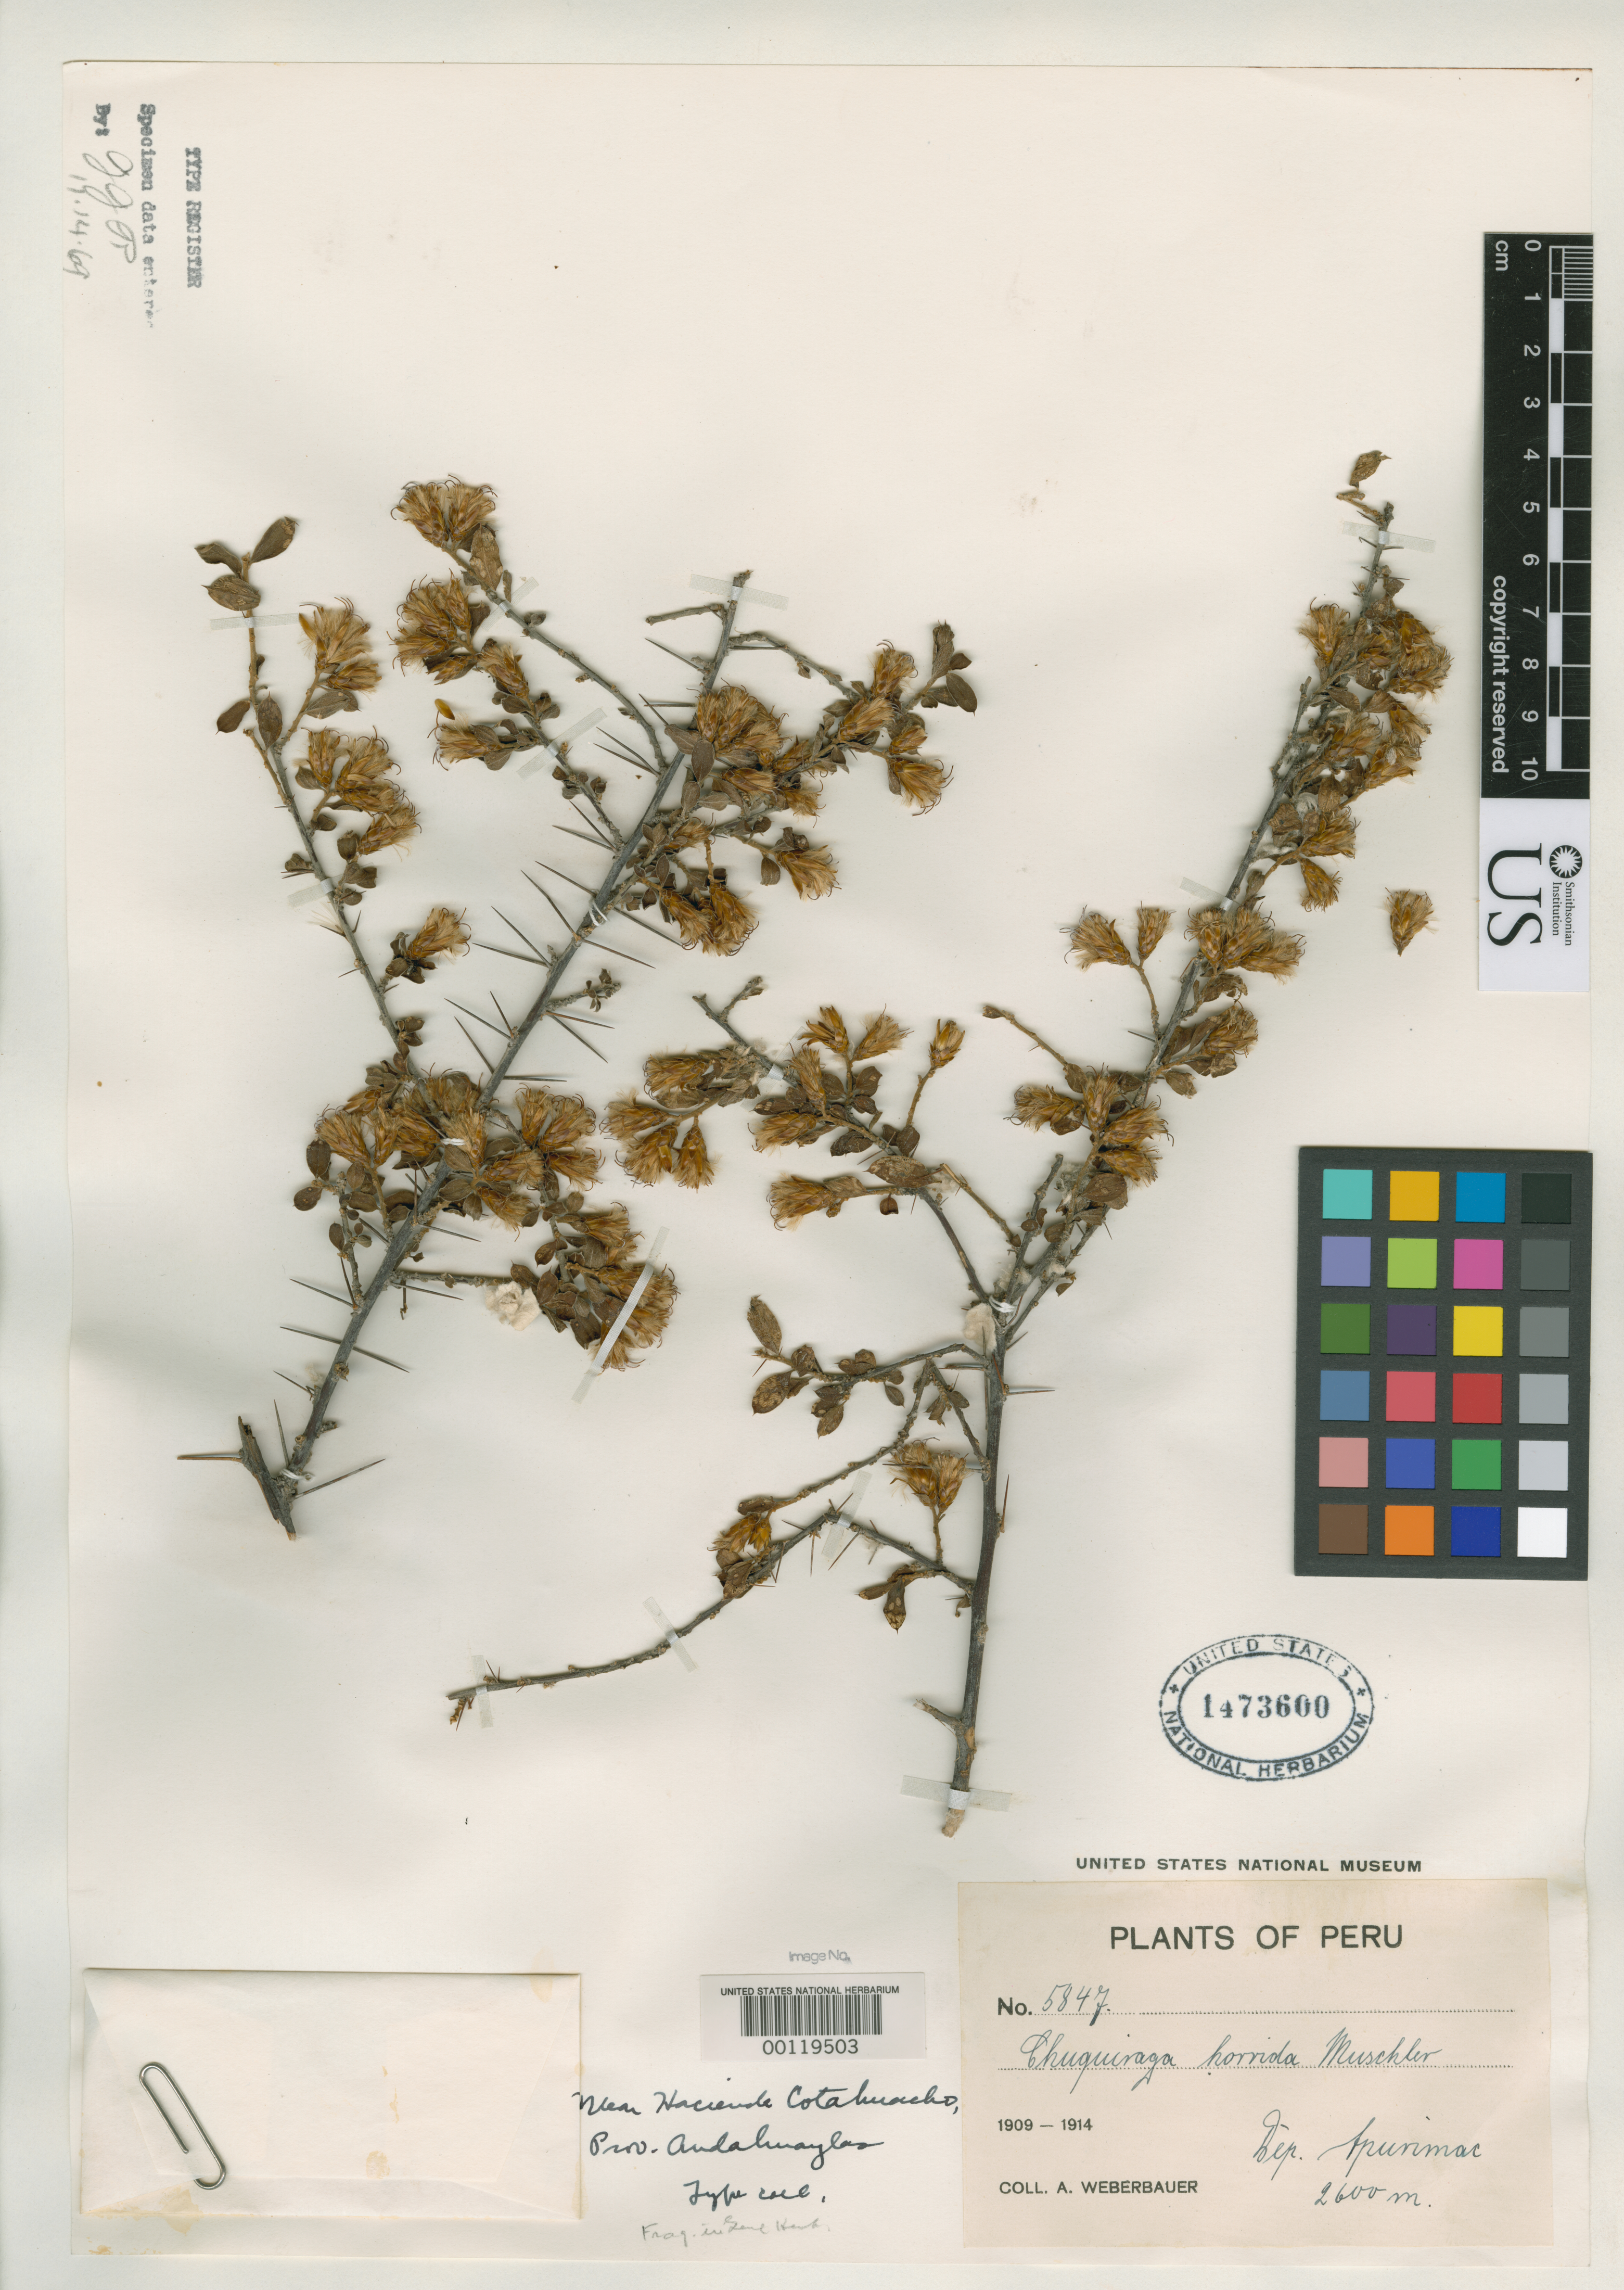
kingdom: Plantae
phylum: Tracheophyta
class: Magnoliopsida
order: Asterales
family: Asteraceae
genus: Chuquiraga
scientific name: Chuquiraga horrida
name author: Muschl.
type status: Isotype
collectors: A. Weberbauer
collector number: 5847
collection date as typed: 1909 to -- --- 1914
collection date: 1909/1914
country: Peru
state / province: Apurímac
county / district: Andahuaylas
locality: Hacienda Cotahuacho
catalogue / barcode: US 1473600